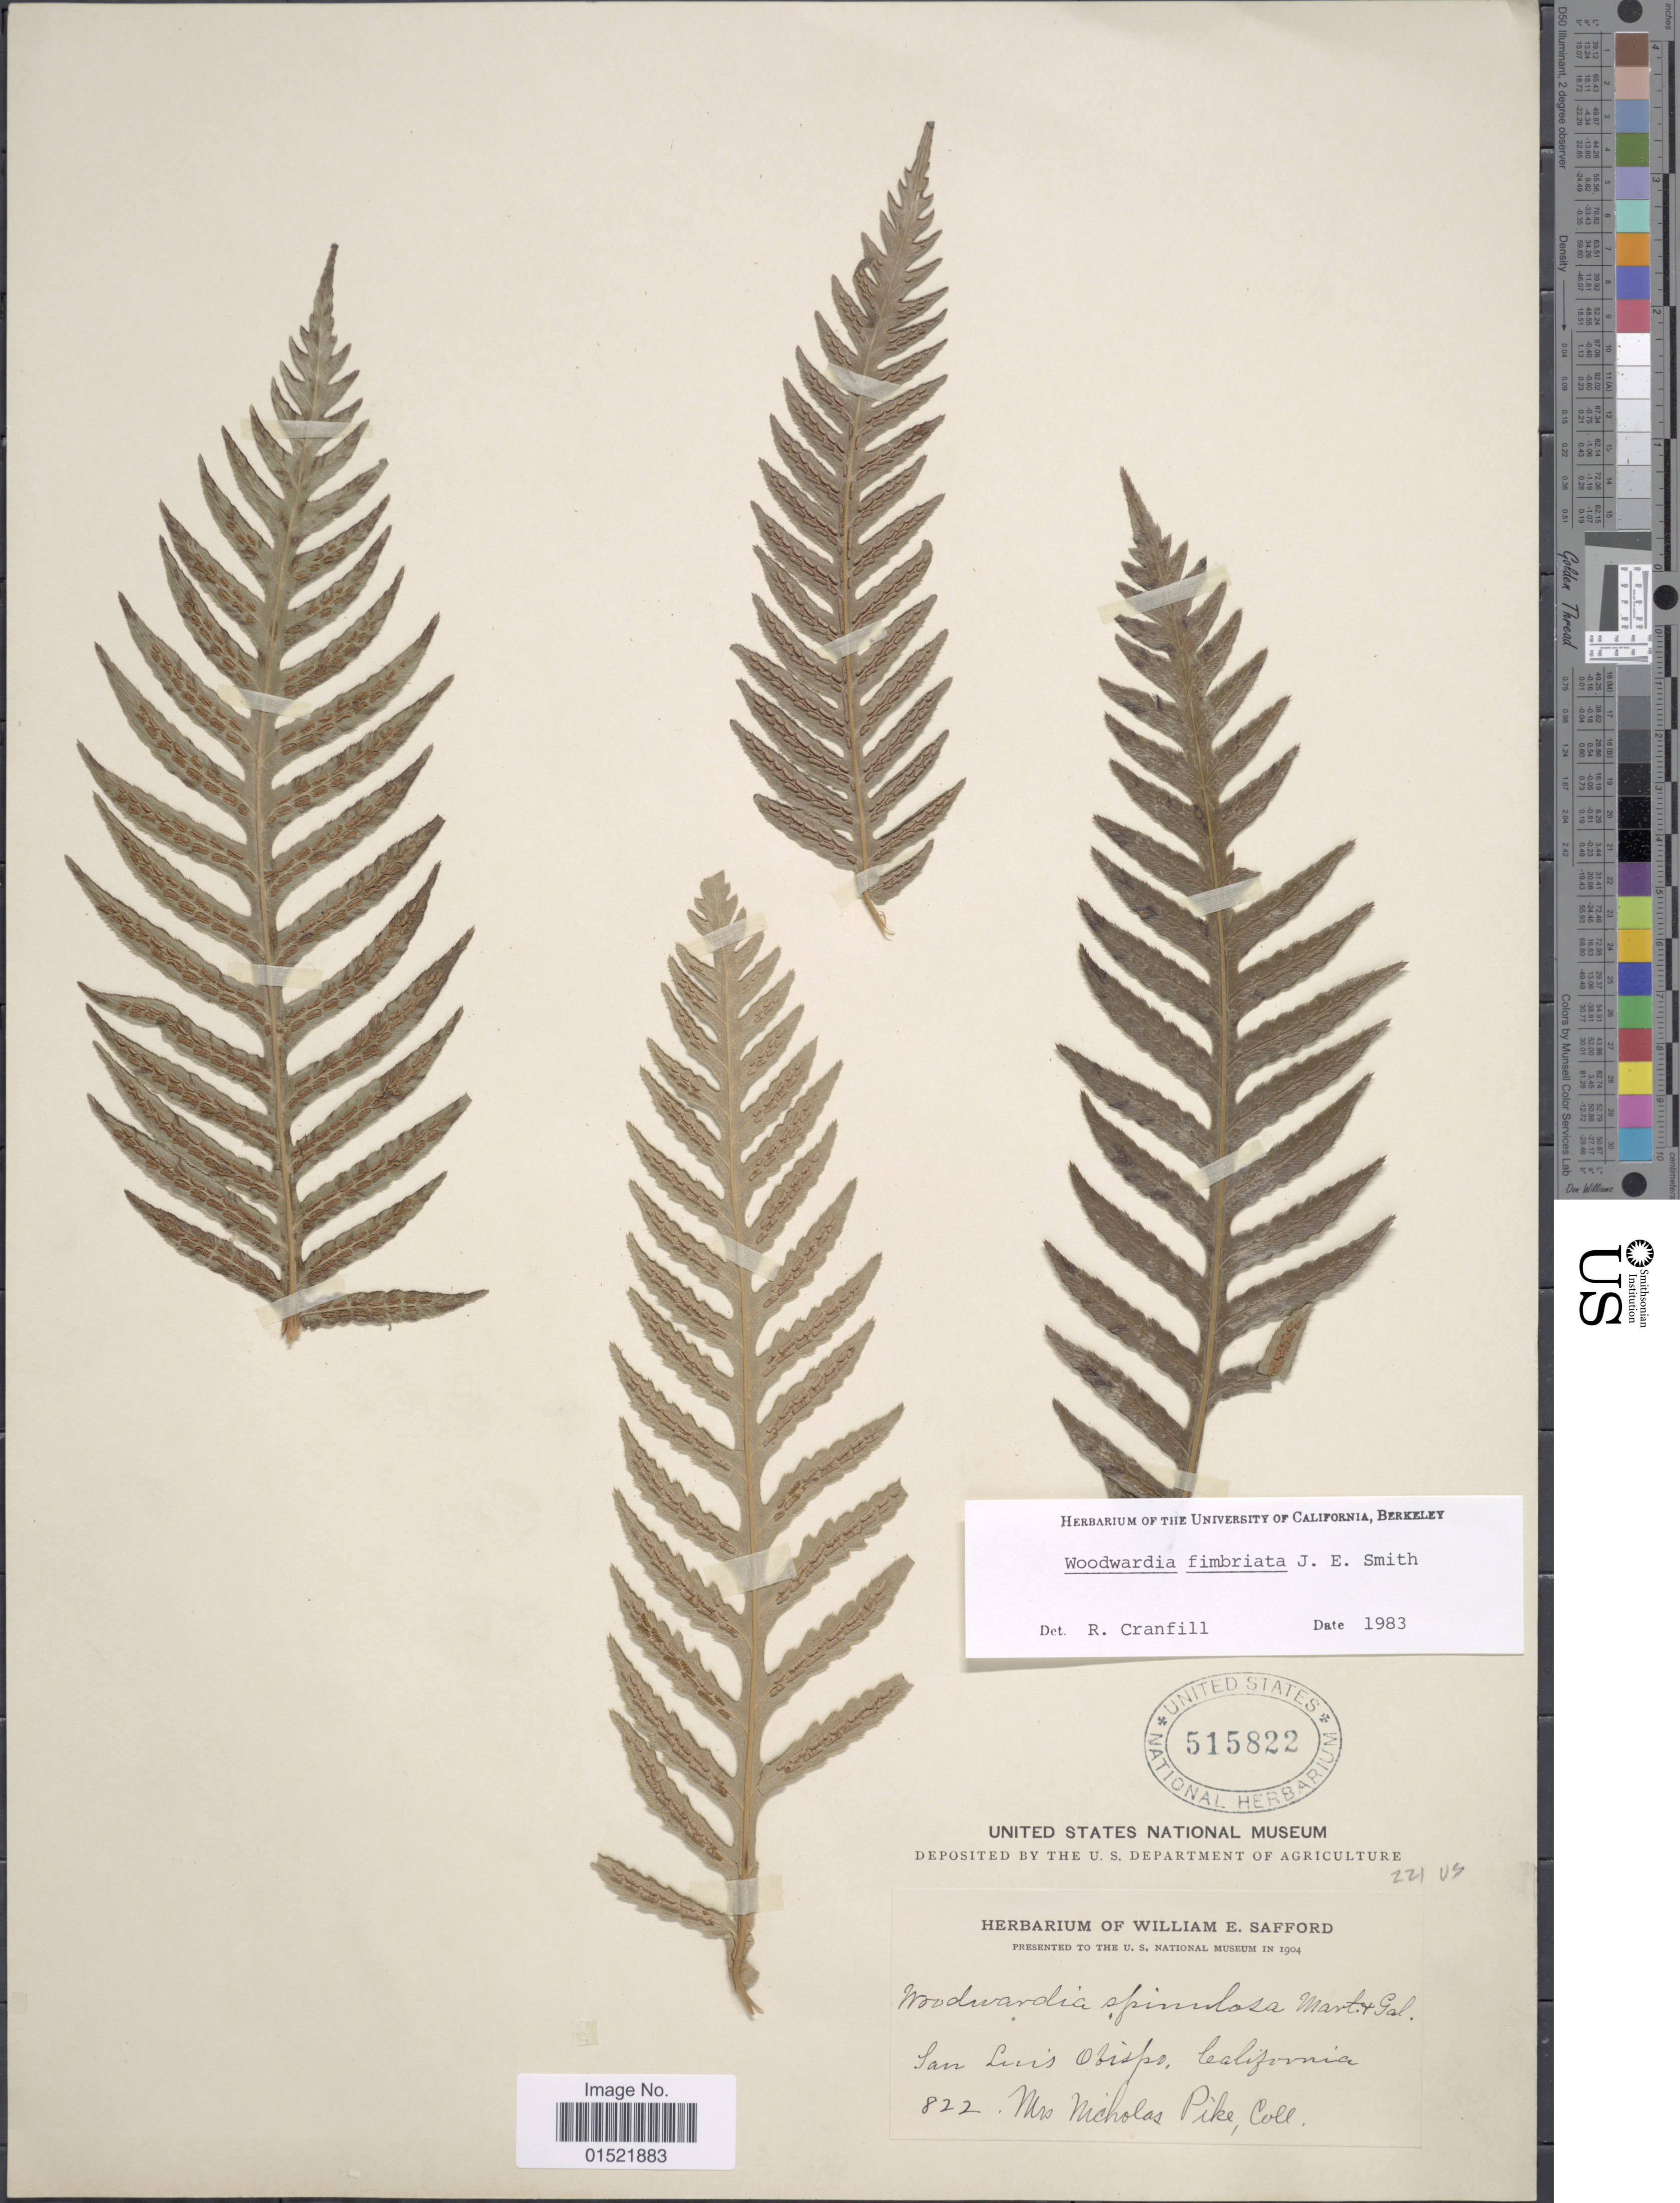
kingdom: Plantae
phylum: Tracheophyta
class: Polypodiopsida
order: Polypodiales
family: Blechnaceae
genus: Woodwardia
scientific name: Woodwardia fimbriata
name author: Sm.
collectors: N. Pike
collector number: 822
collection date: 1904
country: United States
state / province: California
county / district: San Luis Obispo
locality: San Luis Obispo, California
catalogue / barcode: US 515822